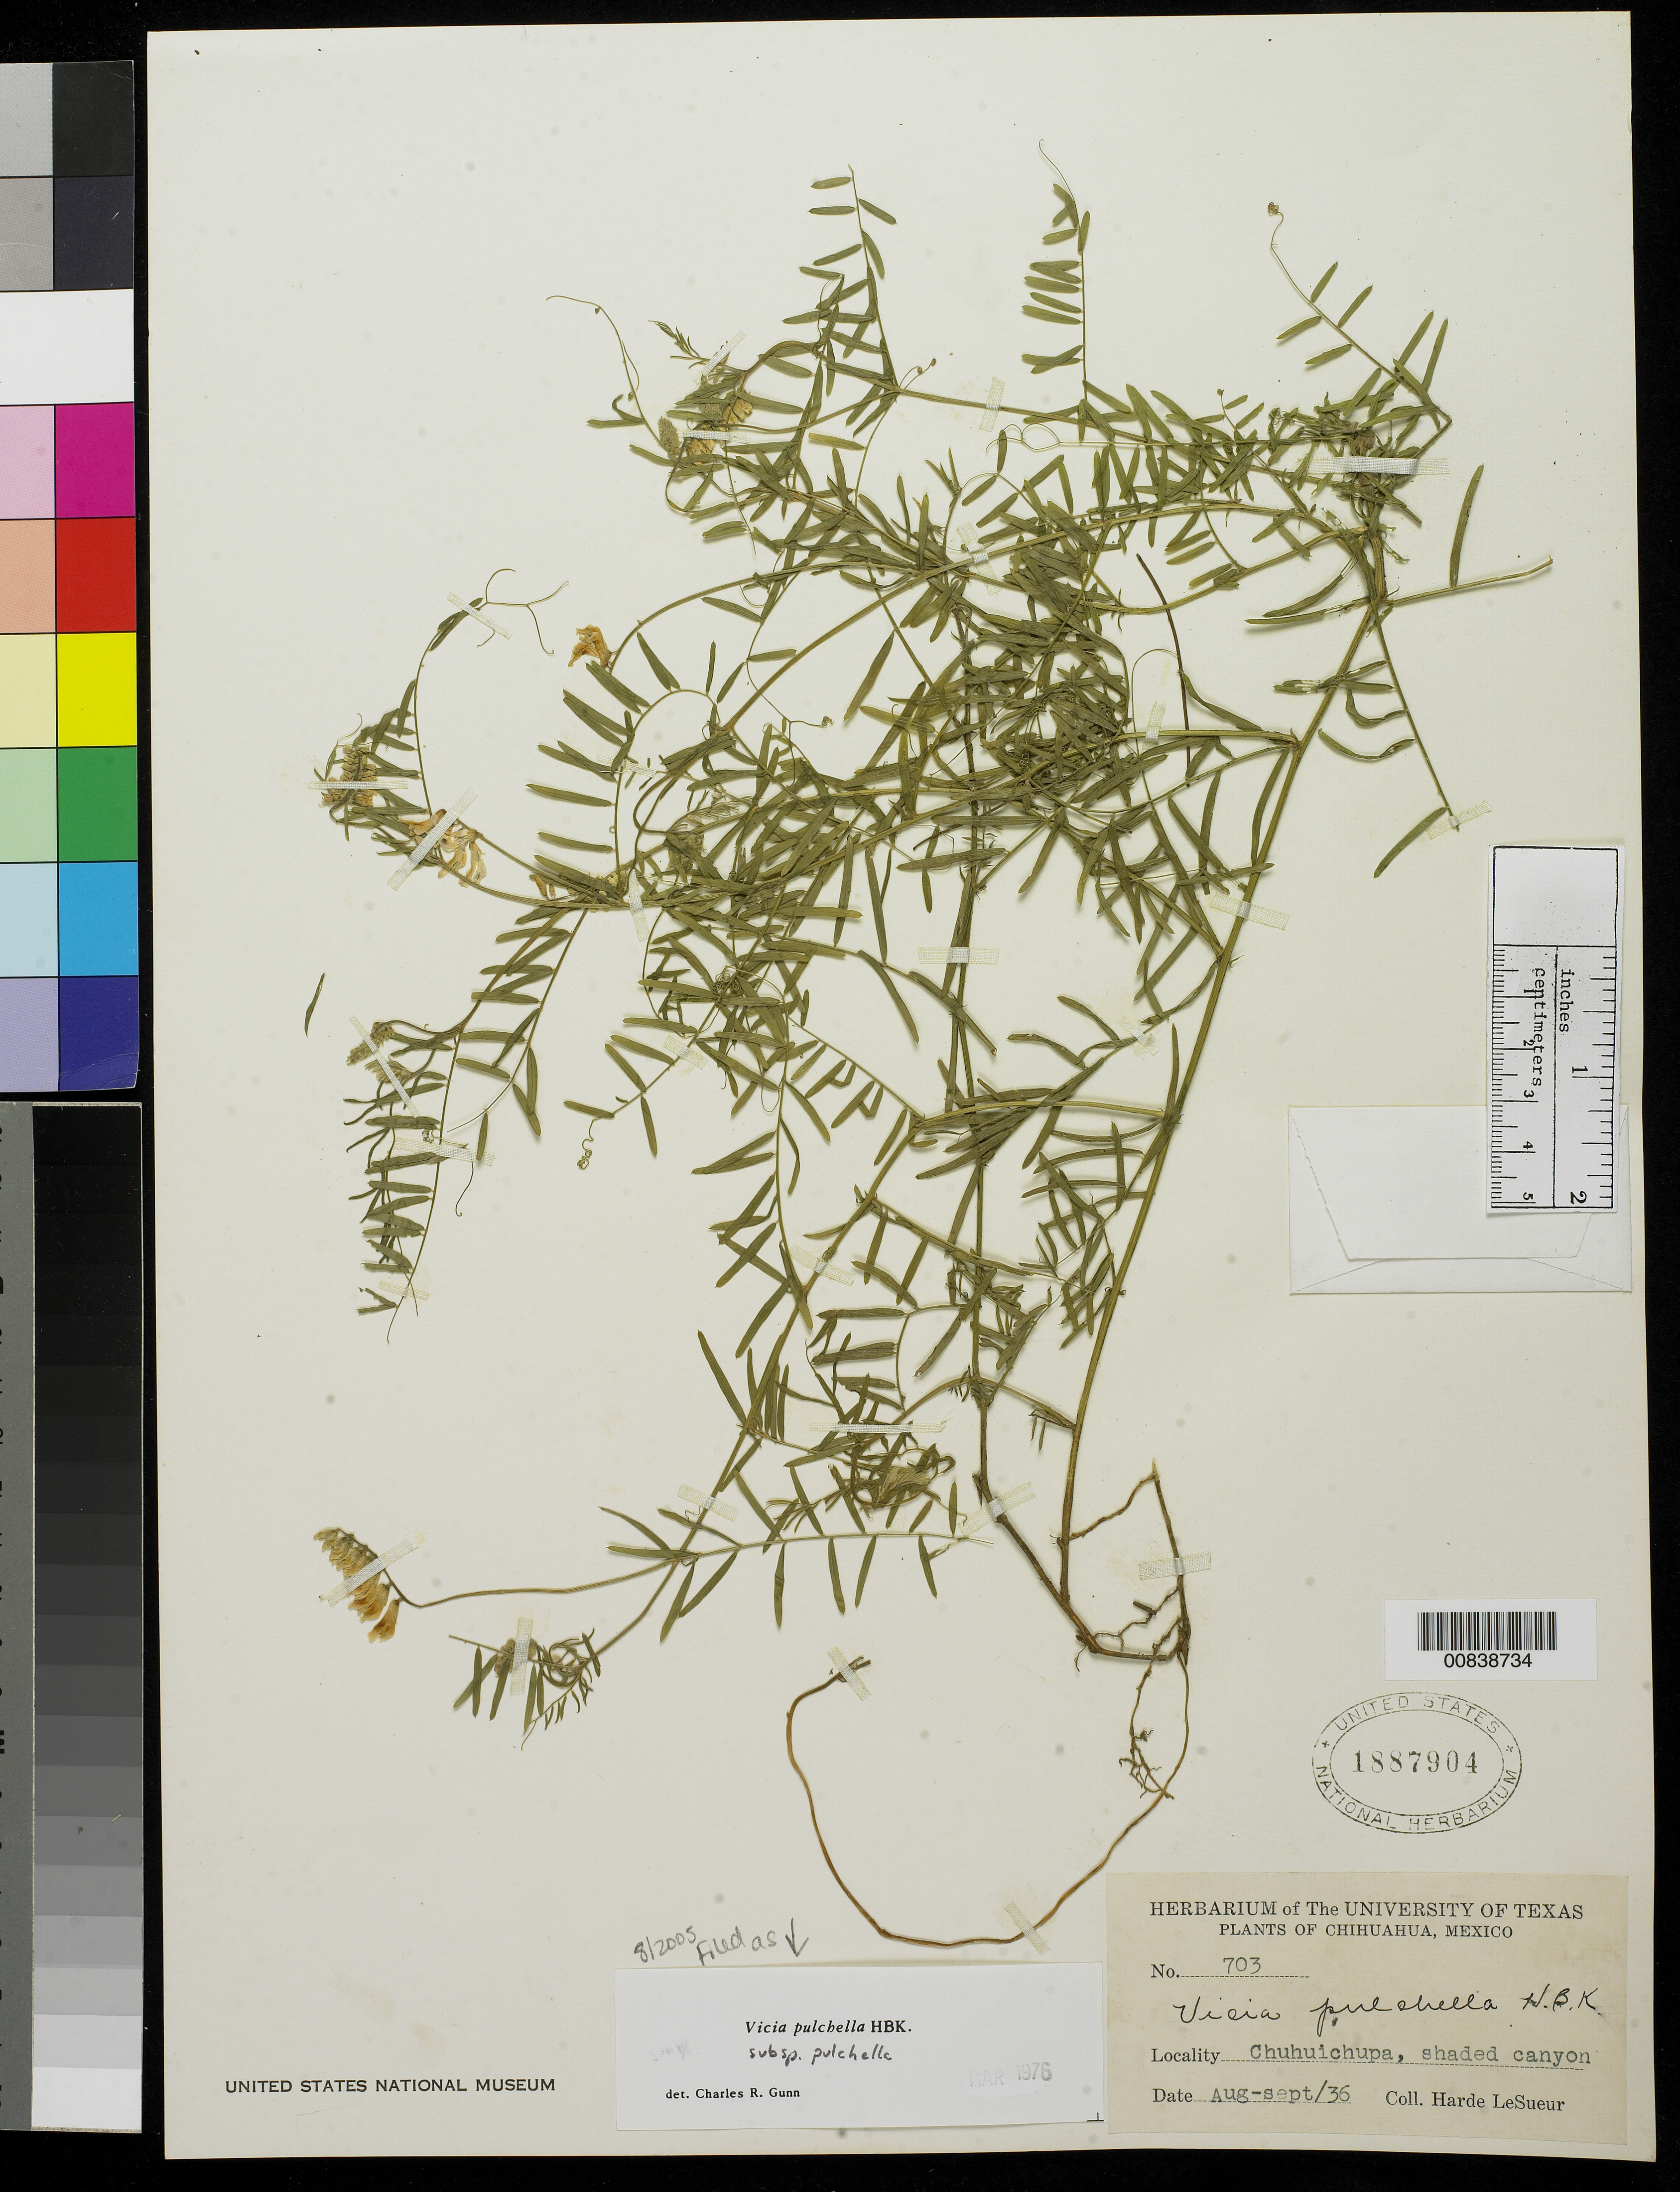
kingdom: Plantae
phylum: Tracheophyta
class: Magnoliopsida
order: Fabales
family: Fabaceae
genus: Vicia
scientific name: Vicia pulchella subsp. pulchella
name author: Kunth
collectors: D. H. LeSueur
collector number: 703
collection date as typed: Aug 1936 to -- Sep 1936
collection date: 1936-08/1936-09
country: Mexico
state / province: Chihuahua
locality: Chuhuichupa, Chihuahua.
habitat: Shaded canyon.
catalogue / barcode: US 1887904